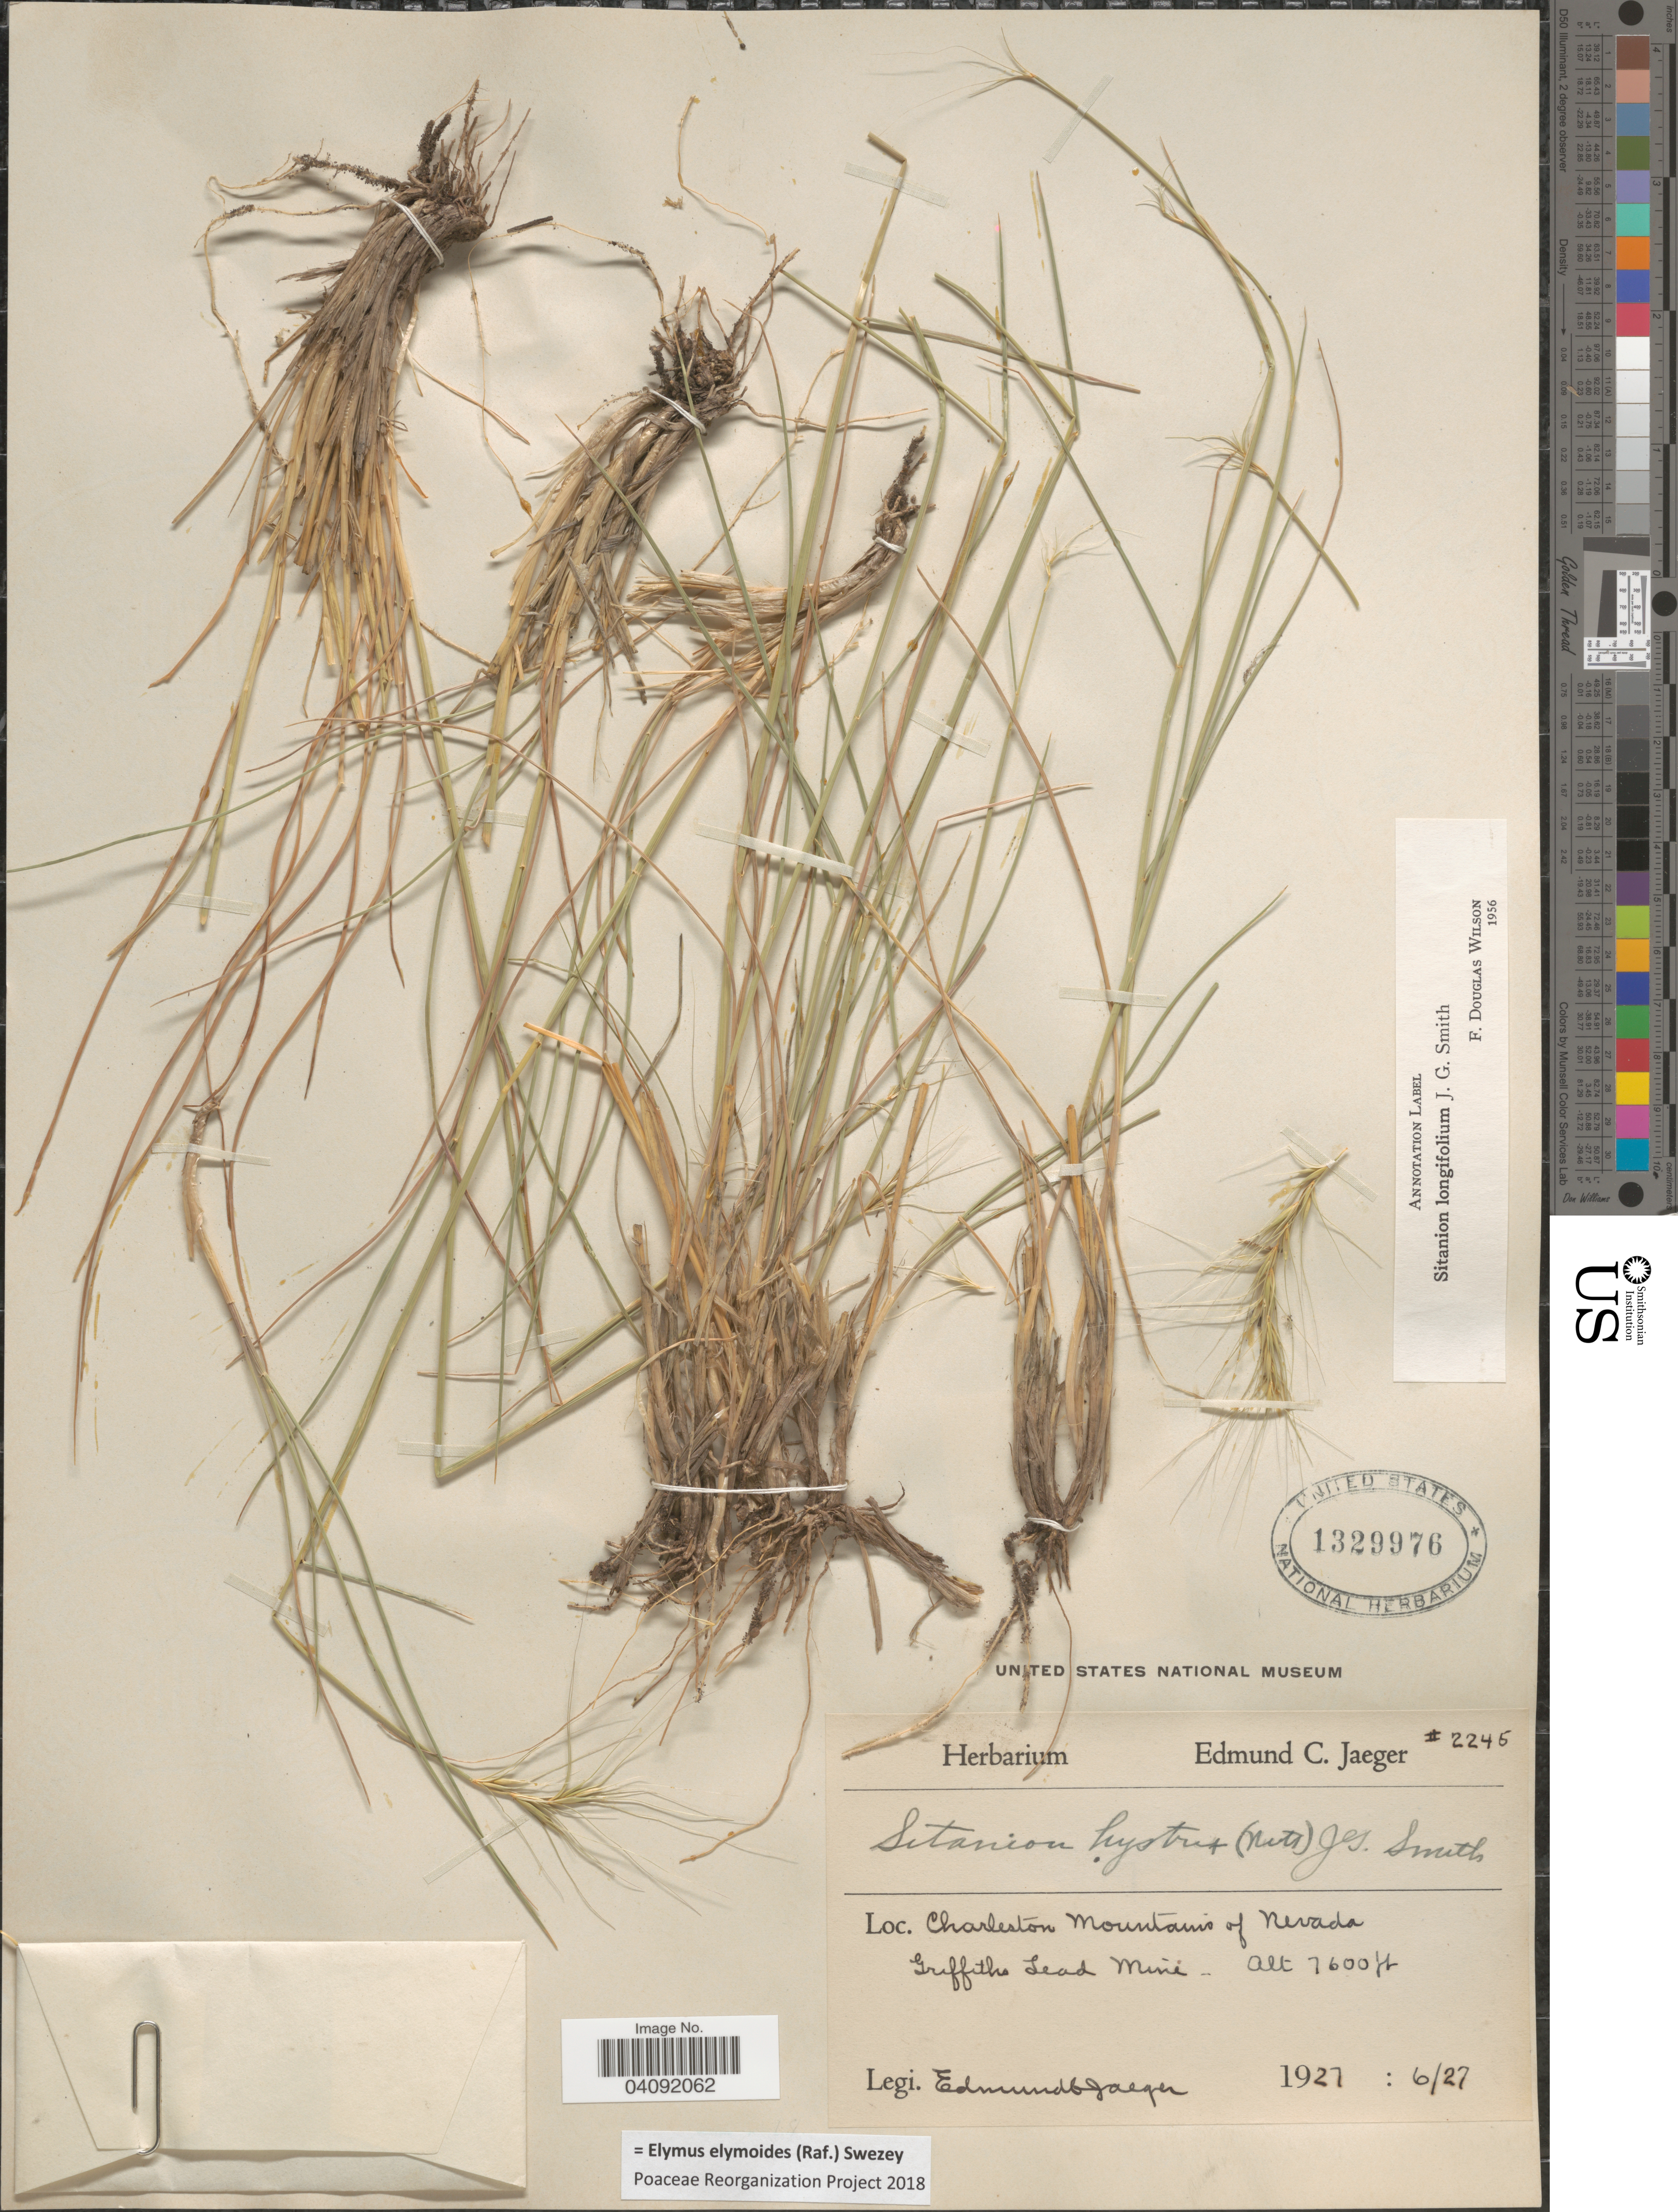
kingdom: Plantae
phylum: Tracheophyta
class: Liliopsida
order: Poales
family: Poaceae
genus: Elymus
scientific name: Elymus elymoides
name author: (Raf.) Swezey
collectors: E. Jaeger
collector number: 2245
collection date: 1927-06-27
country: United States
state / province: Nevada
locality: Charleston Mountains of Nevada. Griffiths Lead Mine.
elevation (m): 2316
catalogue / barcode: US 1329976